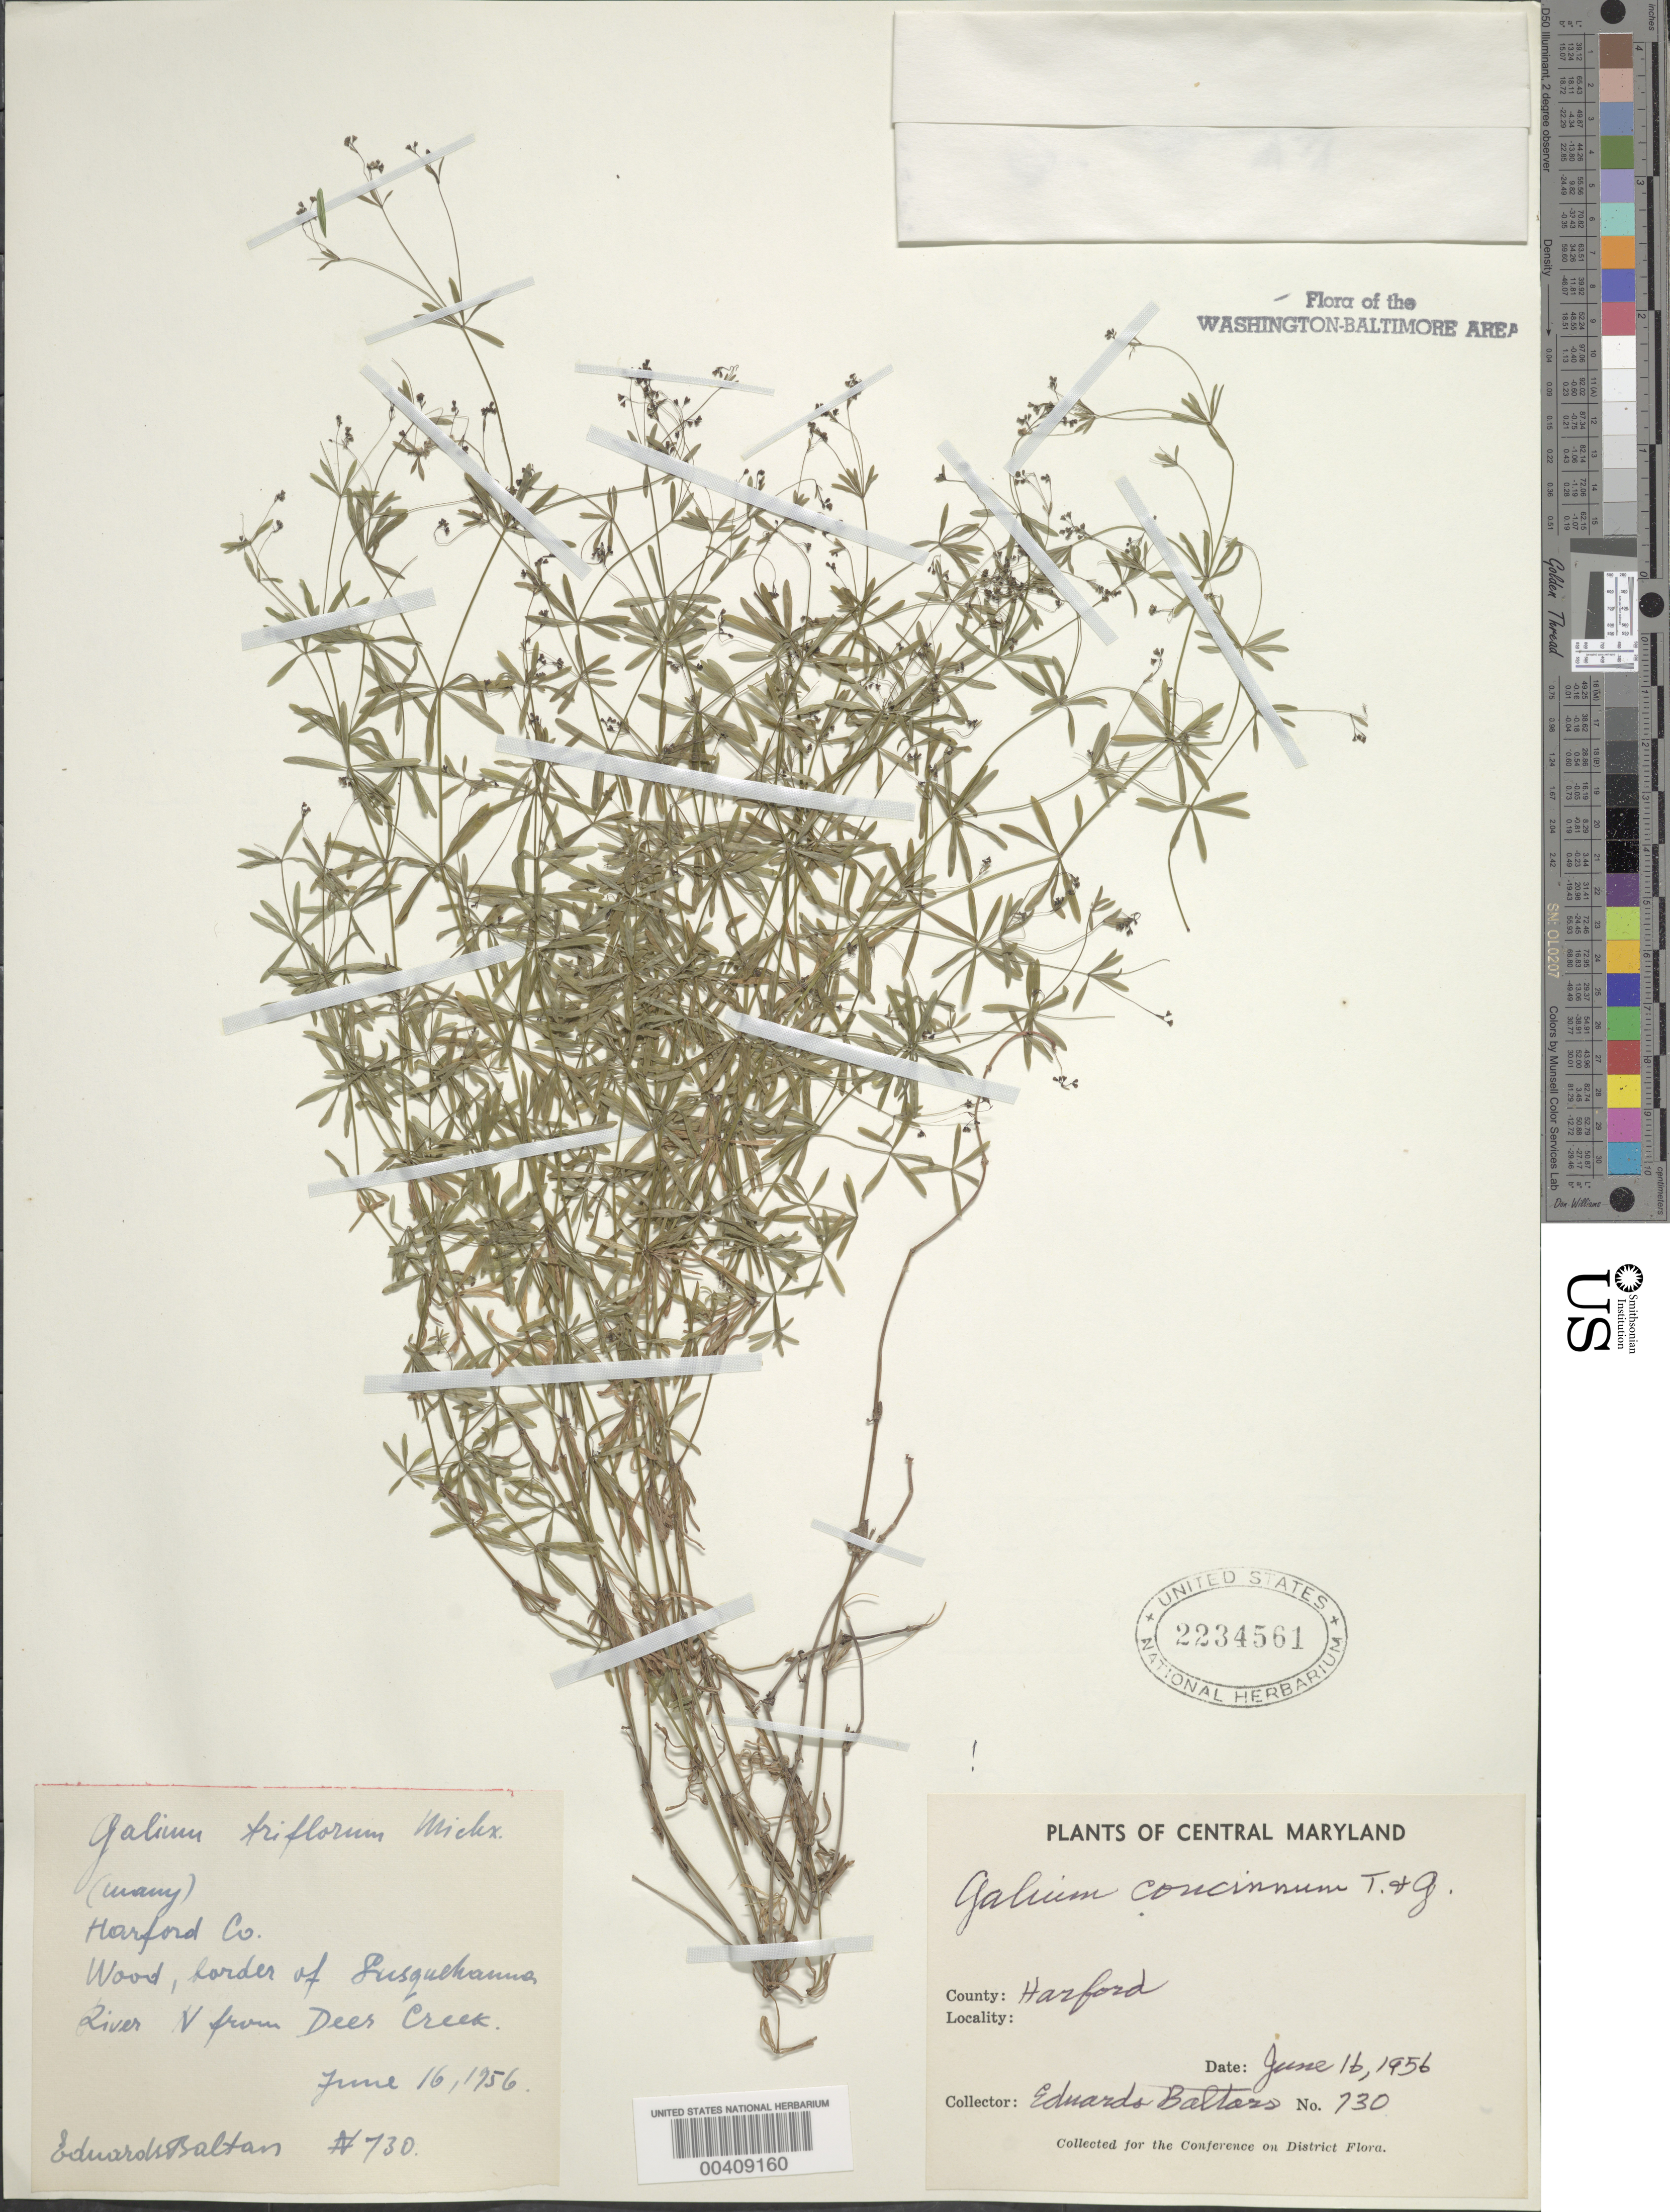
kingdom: Plantae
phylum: Tracheophyta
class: Magnoliopsida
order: Gentianales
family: Rubiaceae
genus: Galium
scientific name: Galium concinnum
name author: Torr. & A. Gray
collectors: E. Baltars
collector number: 730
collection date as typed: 16 Jun 1956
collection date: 1956-06-16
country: United States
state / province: Maryland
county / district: Harford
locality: Susquehanna River north of Deer Creek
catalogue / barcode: US 2234561